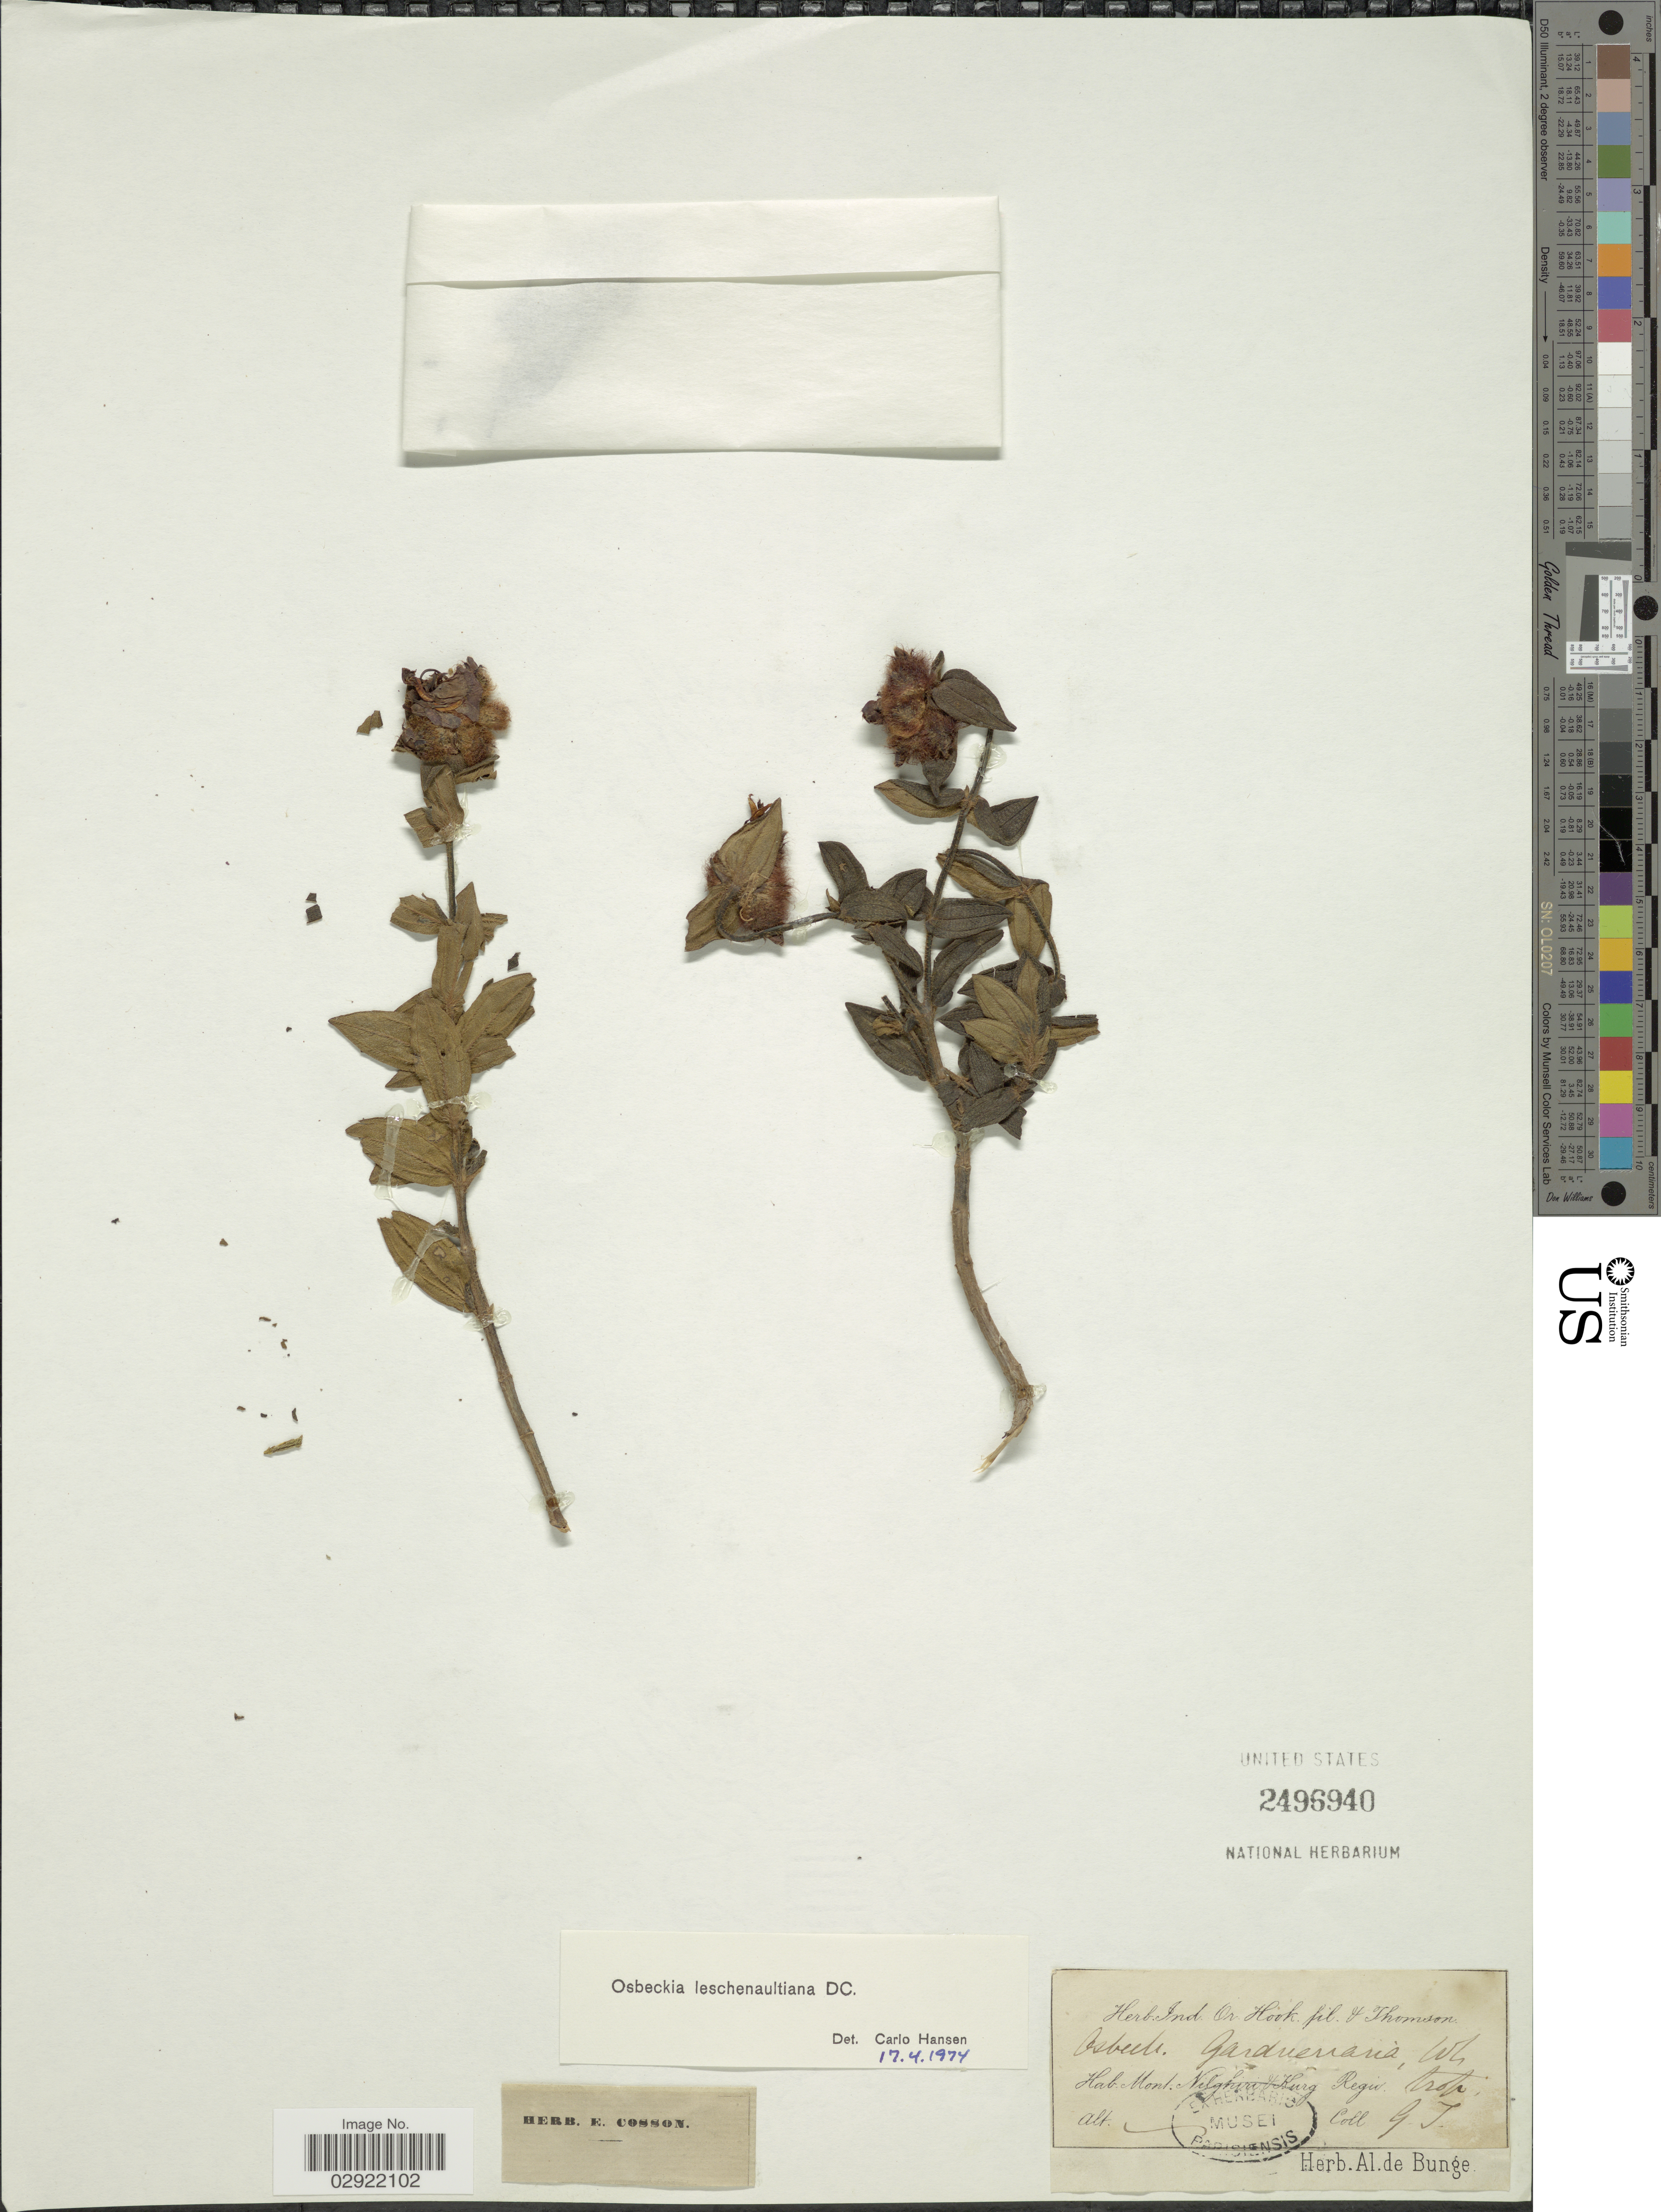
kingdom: Plantae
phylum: Tracheophyta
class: Magnoliopsida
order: Myrtales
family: Melastomataceae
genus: Osbeckia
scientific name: Osbeckia leschenaultiana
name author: DC.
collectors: G. Thomson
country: India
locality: Mont. Nilgiri & Kurg. Regio trop.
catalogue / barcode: US 2496940